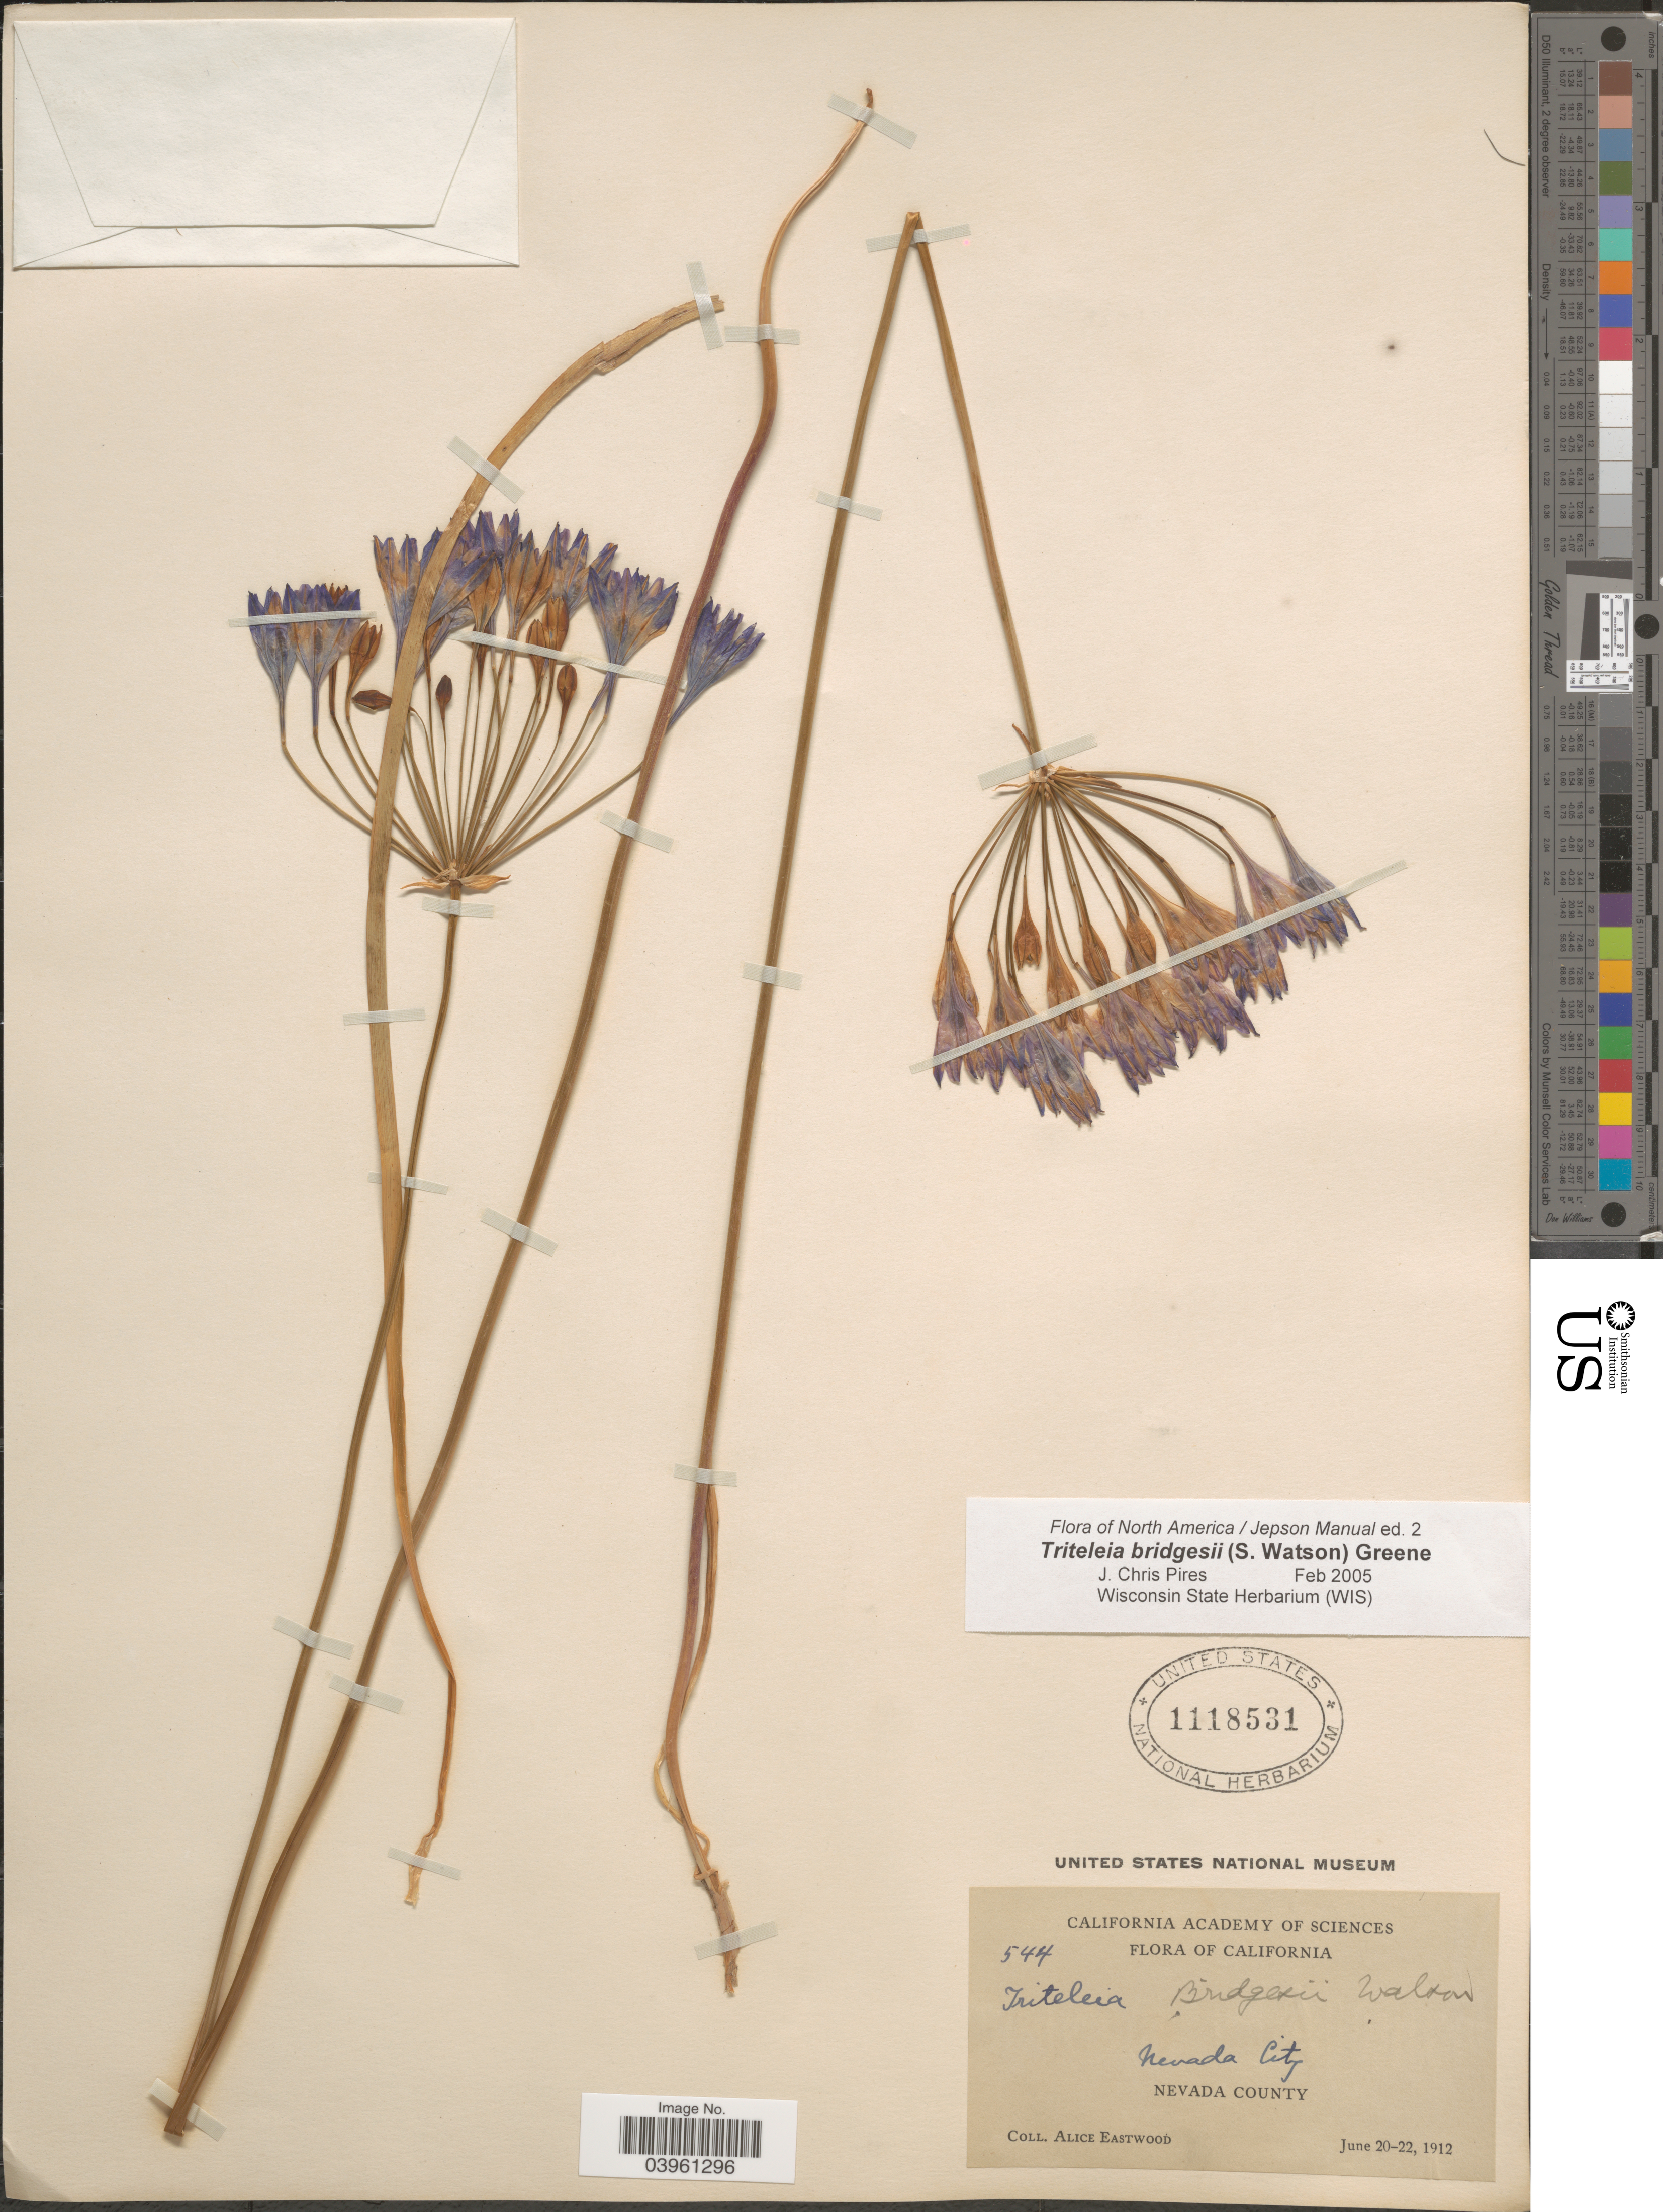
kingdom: Plantae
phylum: Tracheophyta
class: Liliopsida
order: Asparagales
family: Asparagaceae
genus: Triteleia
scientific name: Triteleia bridgesii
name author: (S. Watson) Greene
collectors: A. Eastwood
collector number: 544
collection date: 1912-06-20/1912-06-22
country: United States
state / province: California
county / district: Nevada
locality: Nevada City. Nevada County.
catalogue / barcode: US 1118531